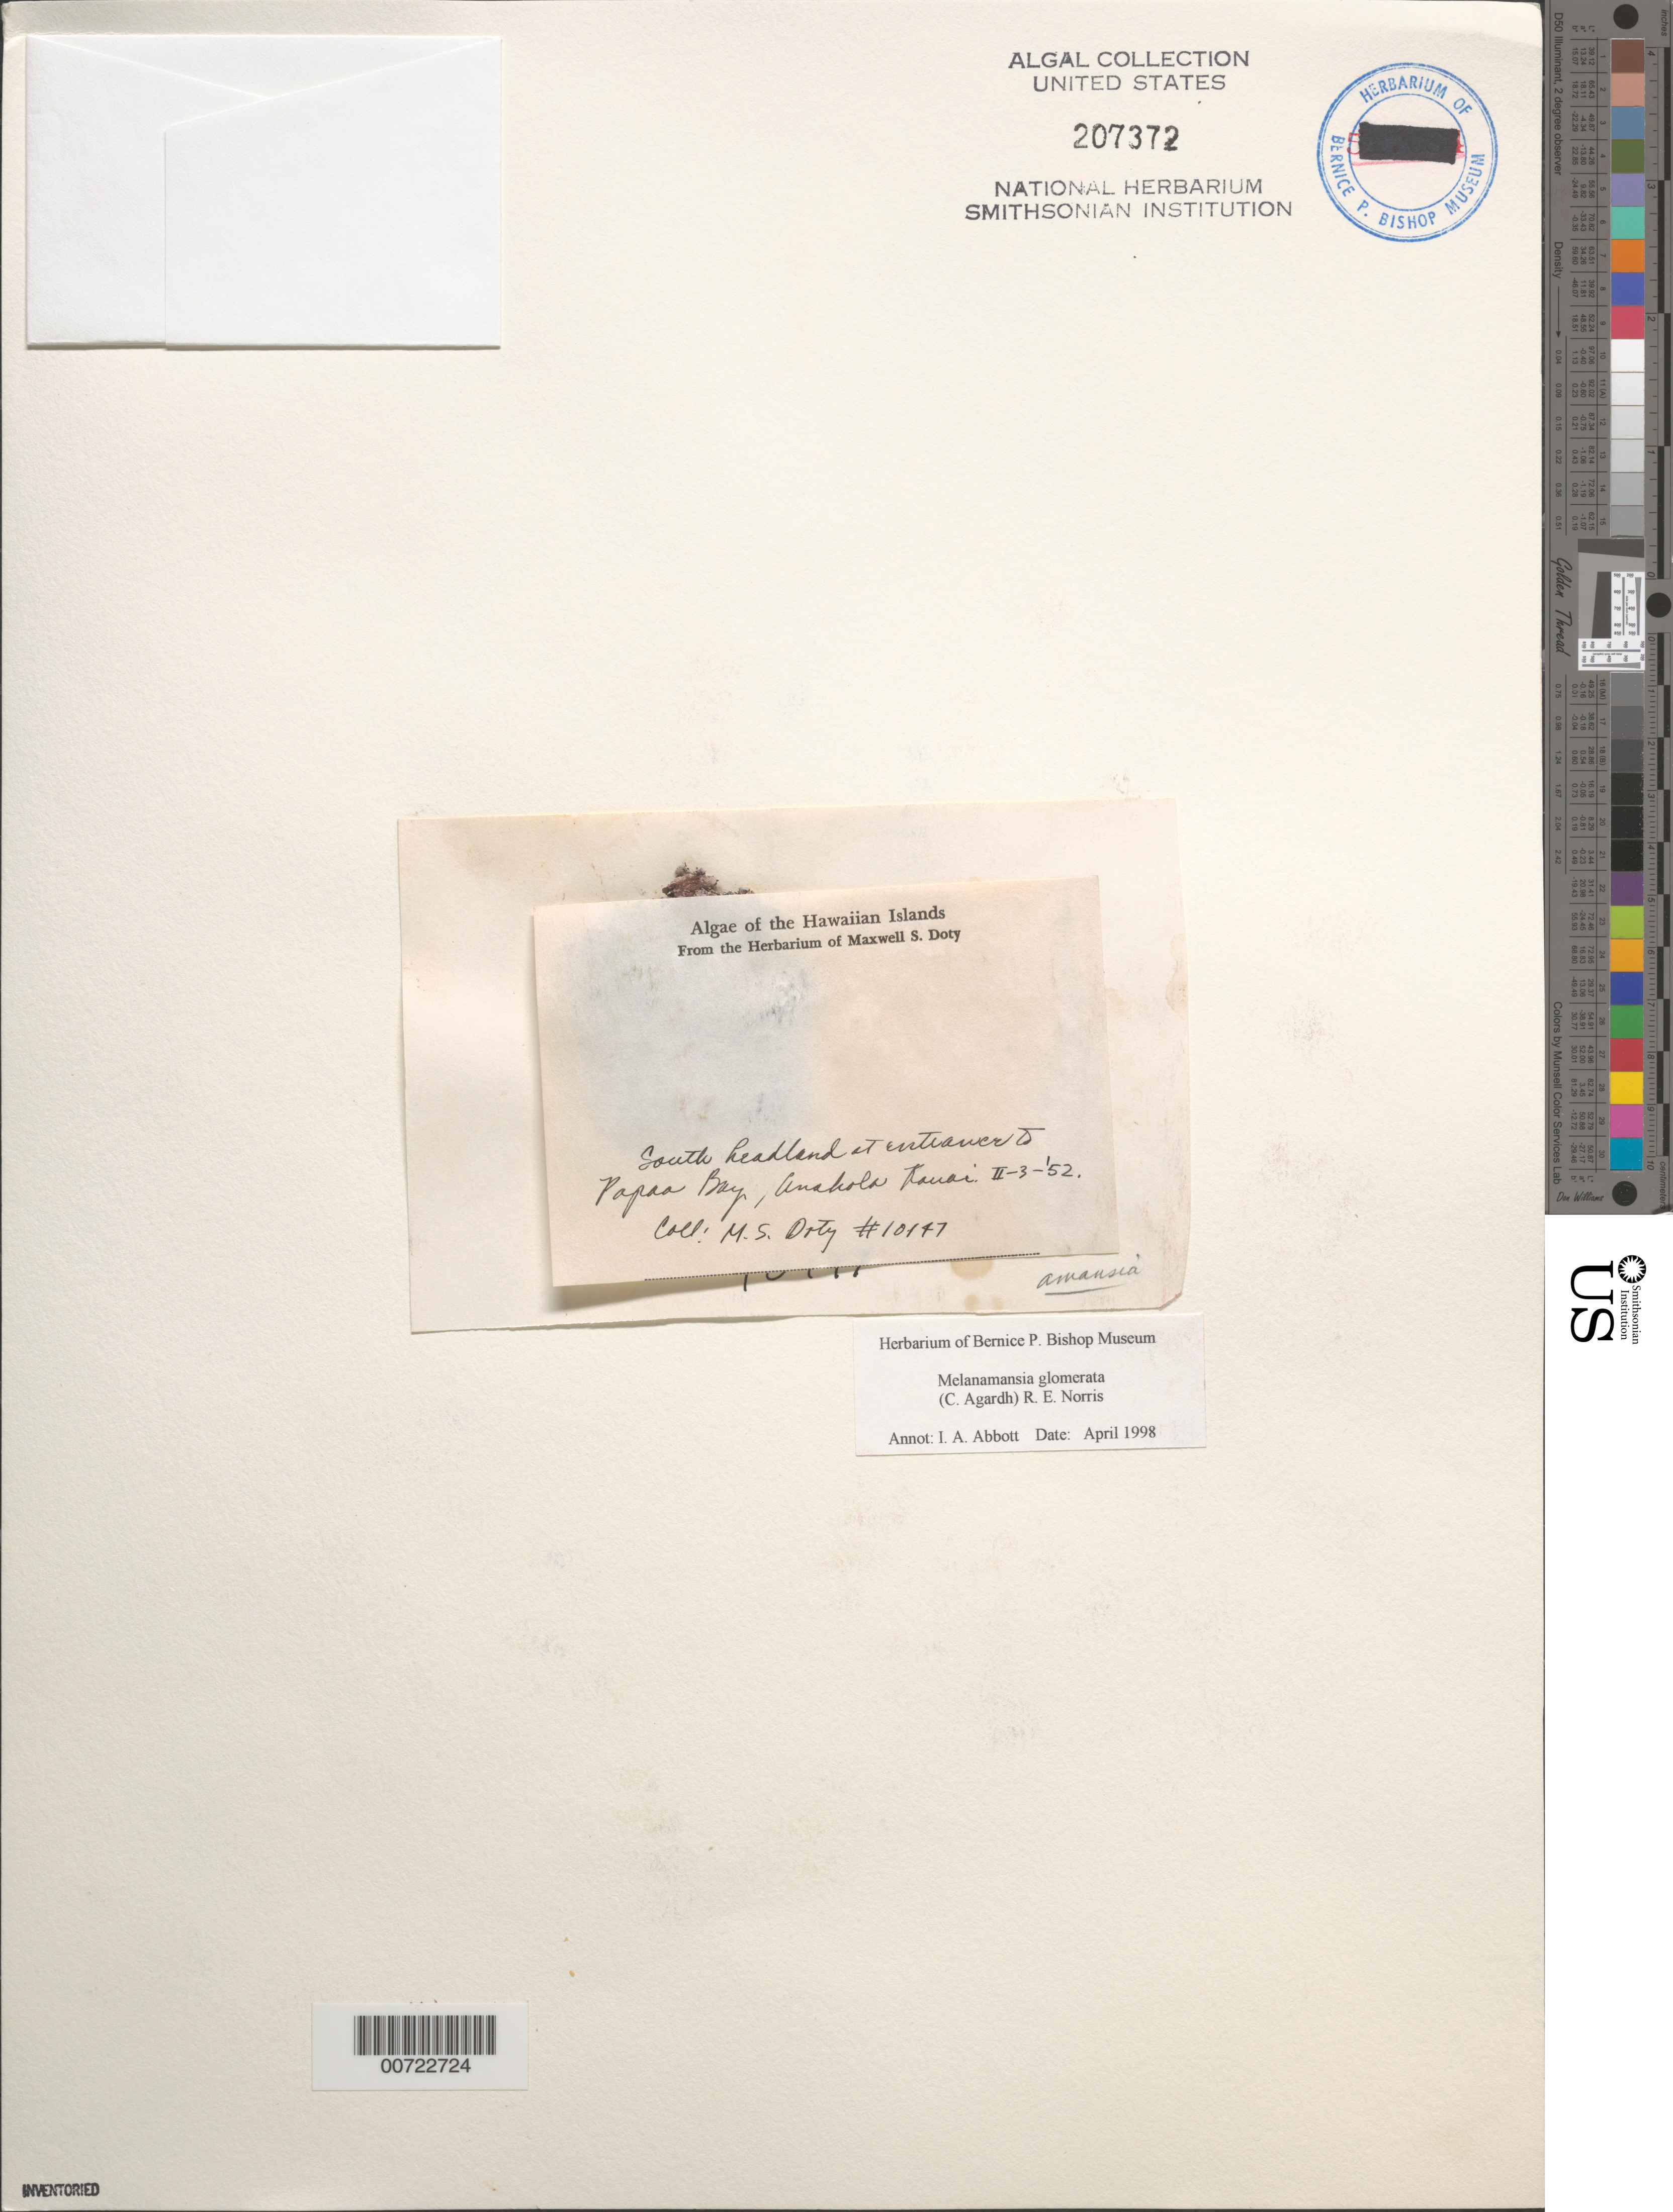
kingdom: Plantae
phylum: Rhodophyta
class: Florideophyceae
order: Ceramiales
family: Rhodomelaceae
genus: Amansia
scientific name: Amansia glomerata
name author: C. Agardh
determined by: Algae name updating Project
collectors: M. S. Doty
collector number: MSD 10147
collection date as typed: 03 Feb 1952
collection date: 1952-02-03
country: United States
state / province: Hawaii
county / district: Kauai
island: Kaua'i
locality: Anahola, Papaa Bay entrance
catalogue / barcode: US 207372